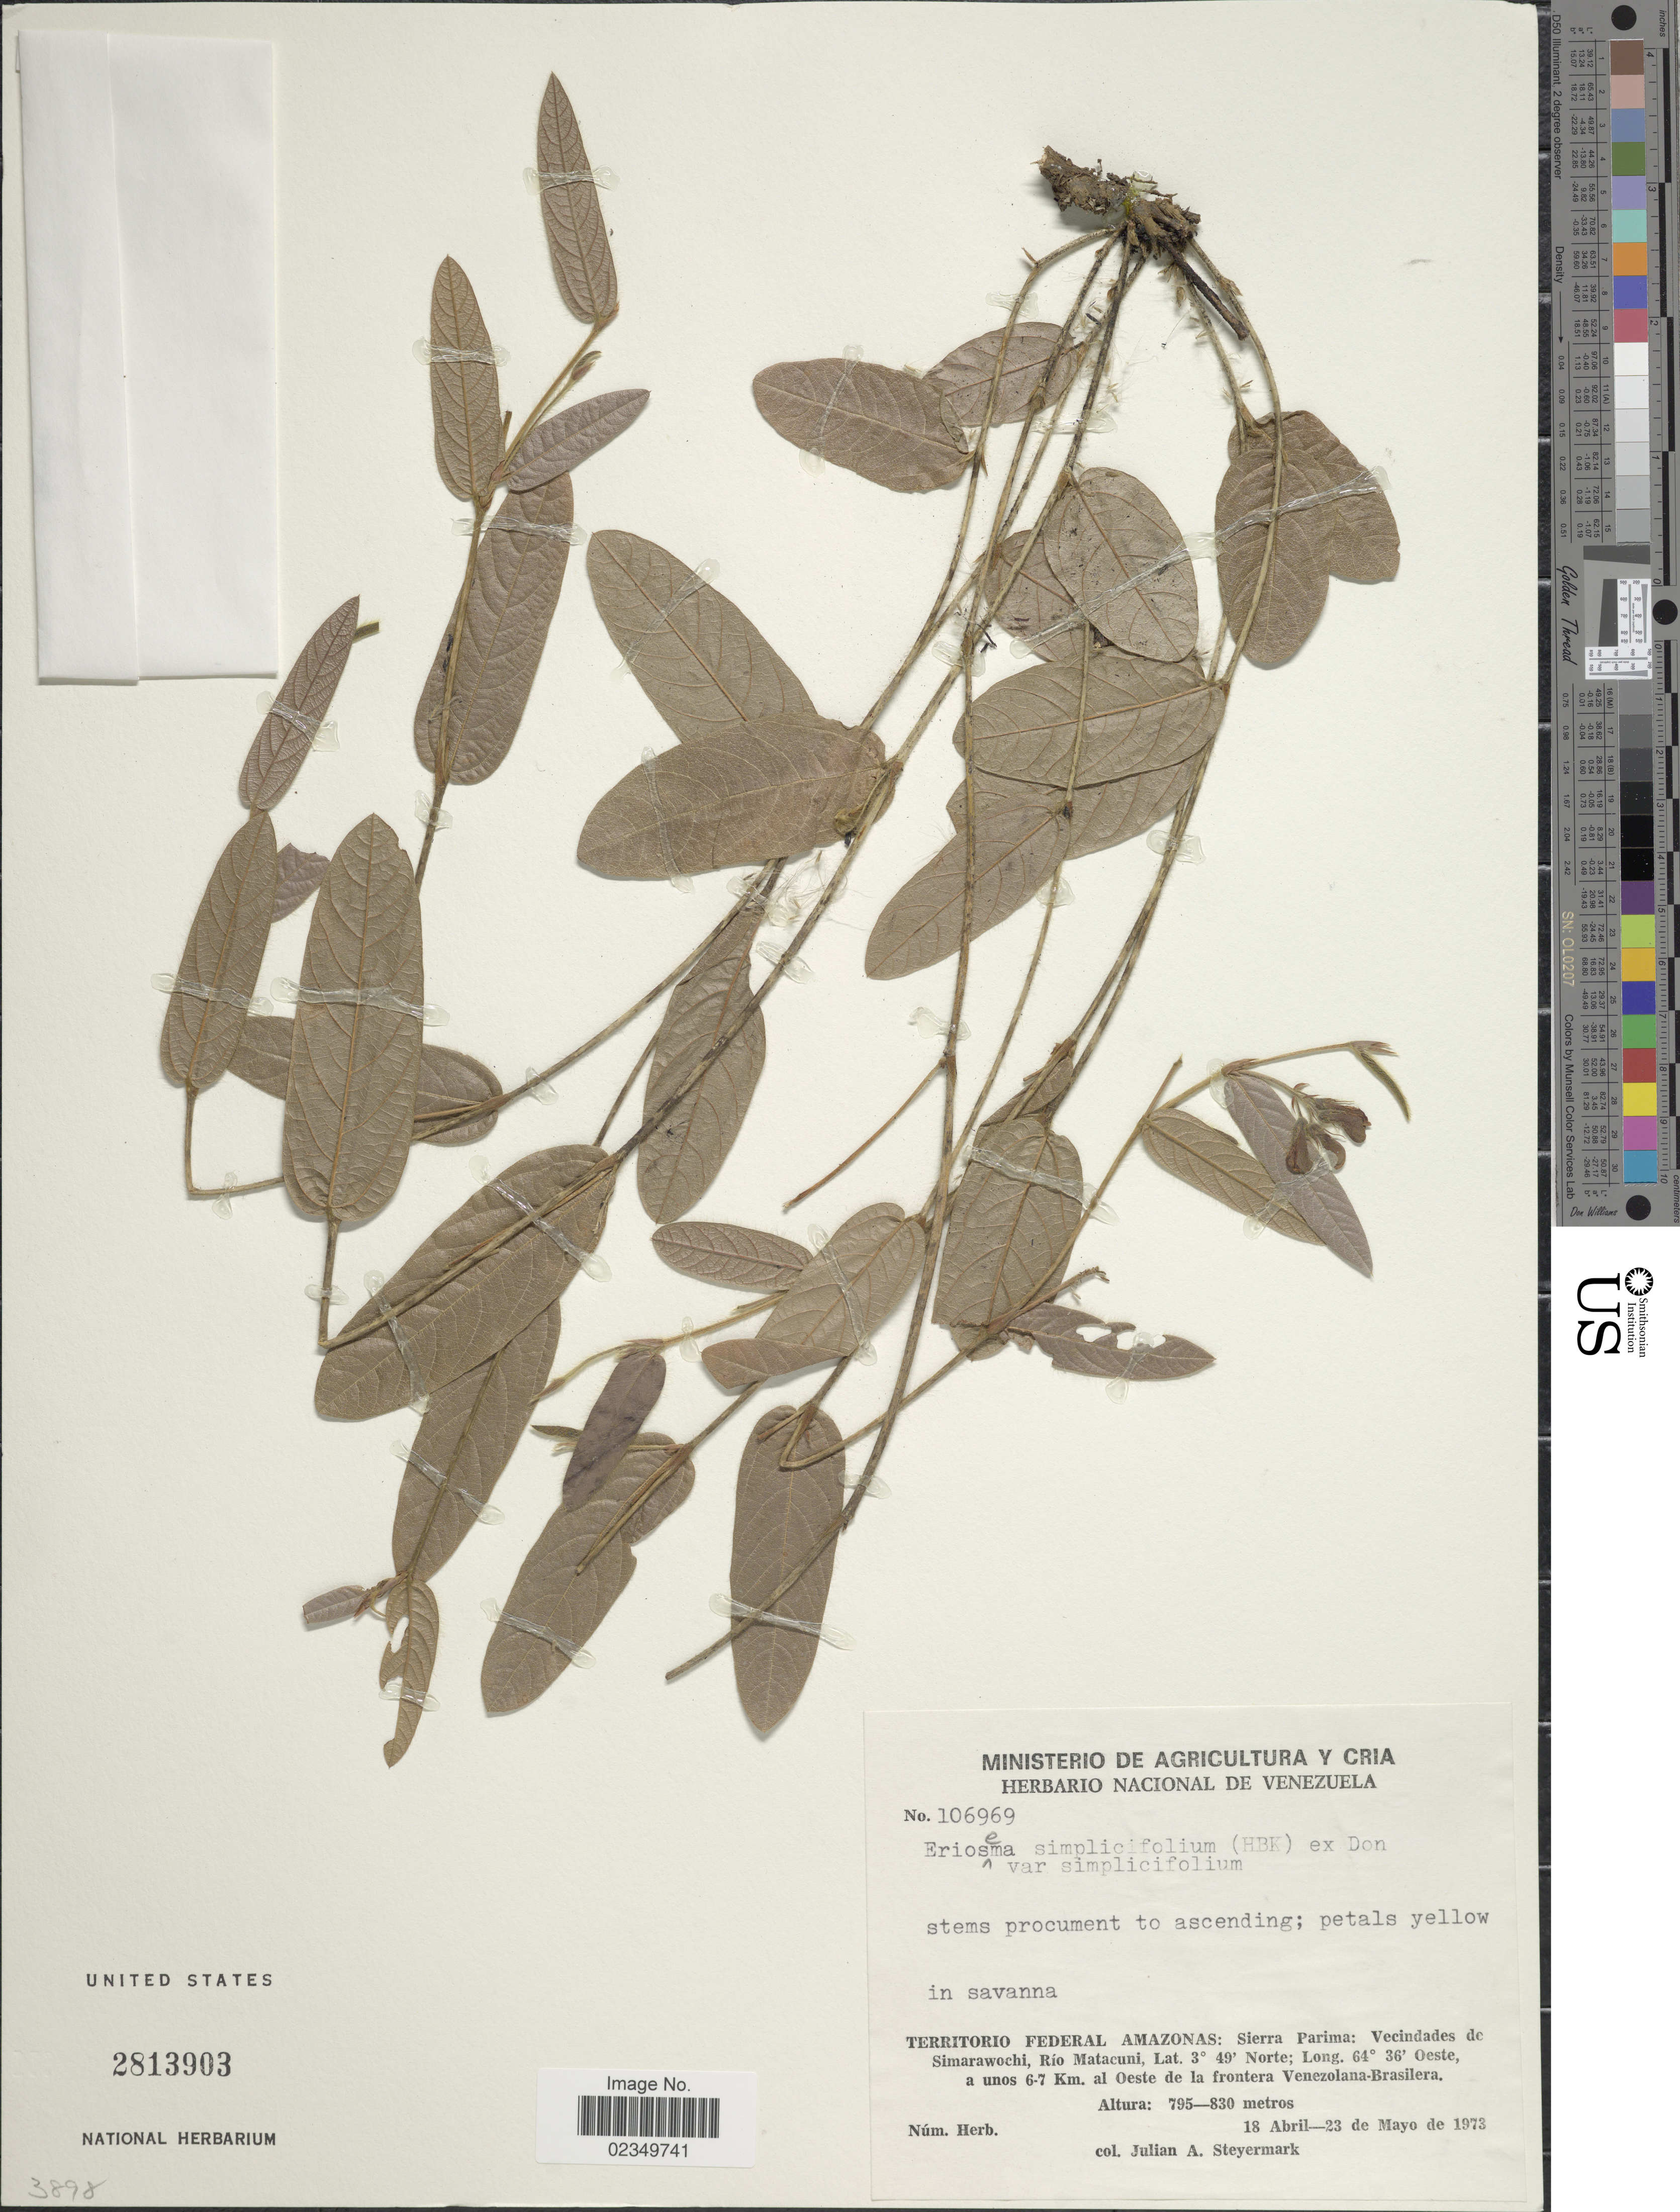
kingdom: Plantae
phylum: Tracheophyta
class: Magnoliopsida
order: Fabales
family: Fabaceae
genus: Eriosema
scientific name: Eriosema simplicifolium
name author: (Kunth) G. Don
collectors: J. Steyermark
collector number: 106969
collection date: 1973-04-18/1973-05-23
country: Venezuela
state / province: Amazonas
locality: Territorio Federal Amazonas: Sierra Parima: Vecindades de Simarawochi, Rio Matacuni, a unos 6-7 km. al Oeste de la frontera Venezolana-Brasilera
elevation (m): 795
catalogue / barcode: US 2813903